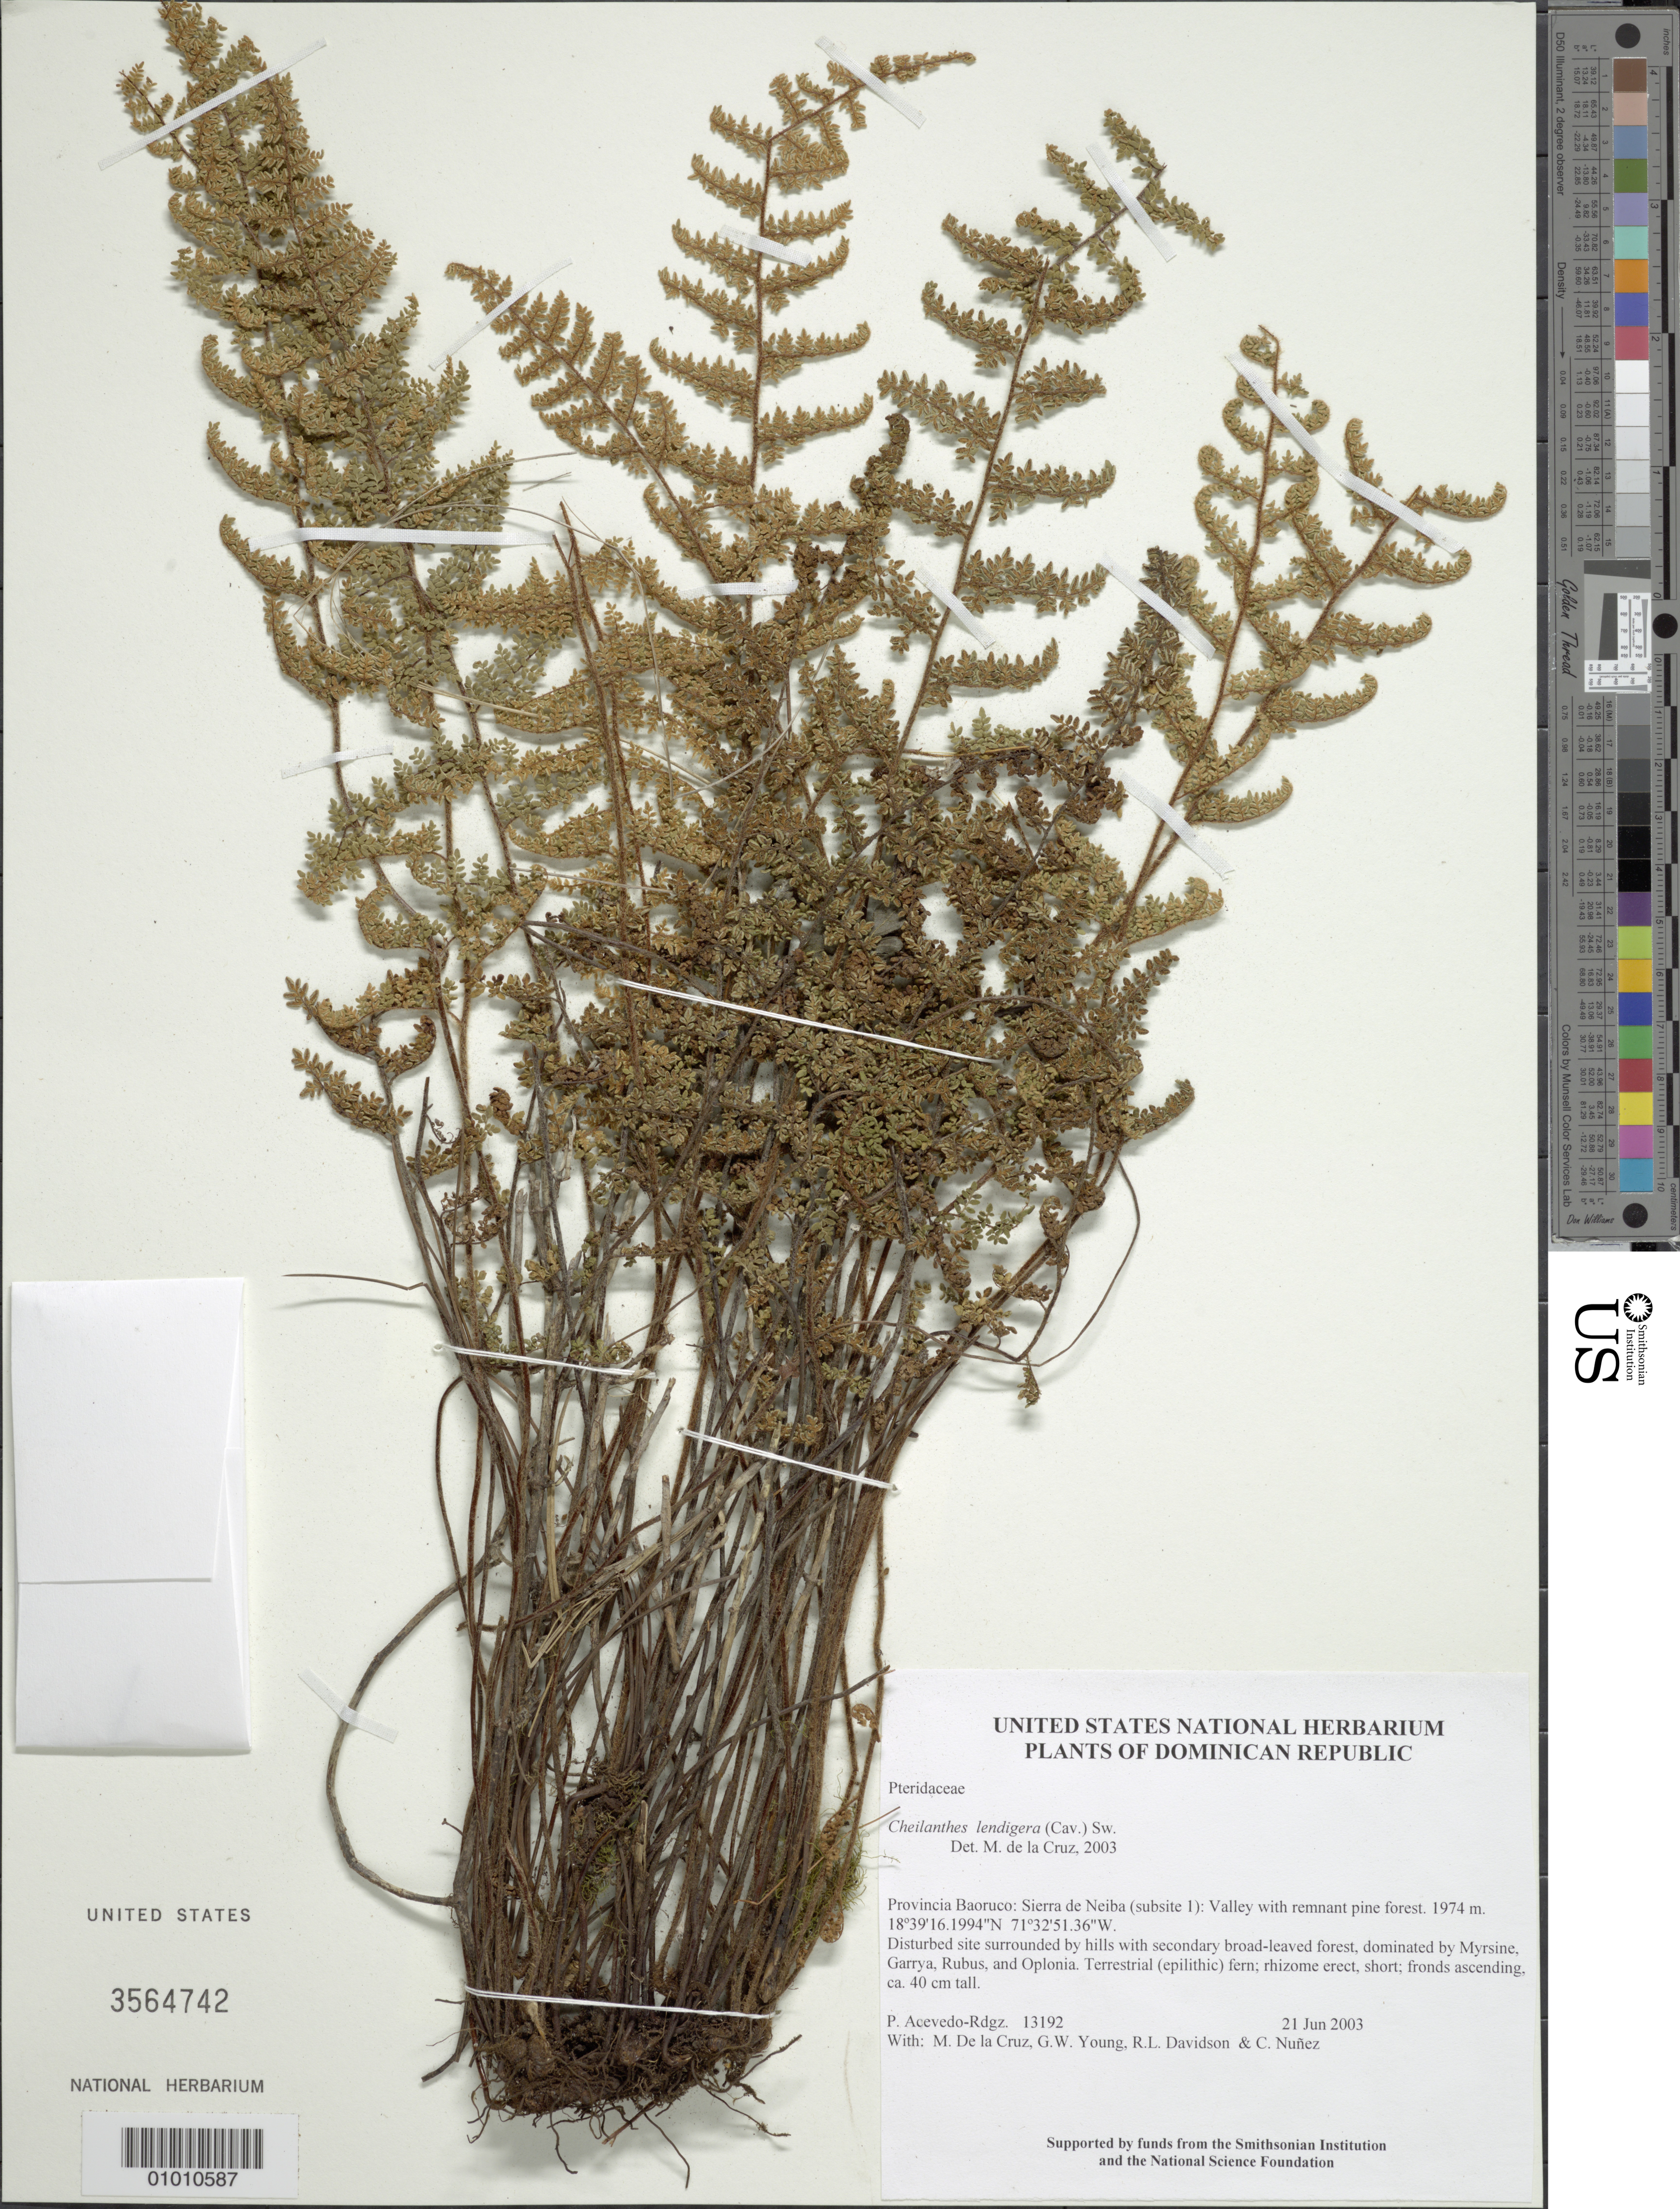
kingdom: Plantae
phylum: Tracheophyta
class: Polypodiopsida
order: Polypodiales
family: Pteridaceae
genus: Myriopteris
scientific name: Myriopteris lendigera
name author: (Cav.) J. Sm.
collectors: P. Acevedo-Rodr., M. de la Cruz, J. Rawlins, G. Young, R. Davidson & C. Nunez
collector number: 13192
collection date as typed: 21 Jun 2003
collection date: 2003-06-21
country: Dominican Republic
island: Hispaniola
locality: Provincia Baoruco: Sierra de Neiba (subsite 1): Valley with remnant pine forest.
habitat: Disturbed site surrounded by hills with secondary broad-leaved forest, dominated by Myrsine, Garrya, Rubus, and Oplonia.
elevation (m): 1974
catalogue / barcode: US 3564742